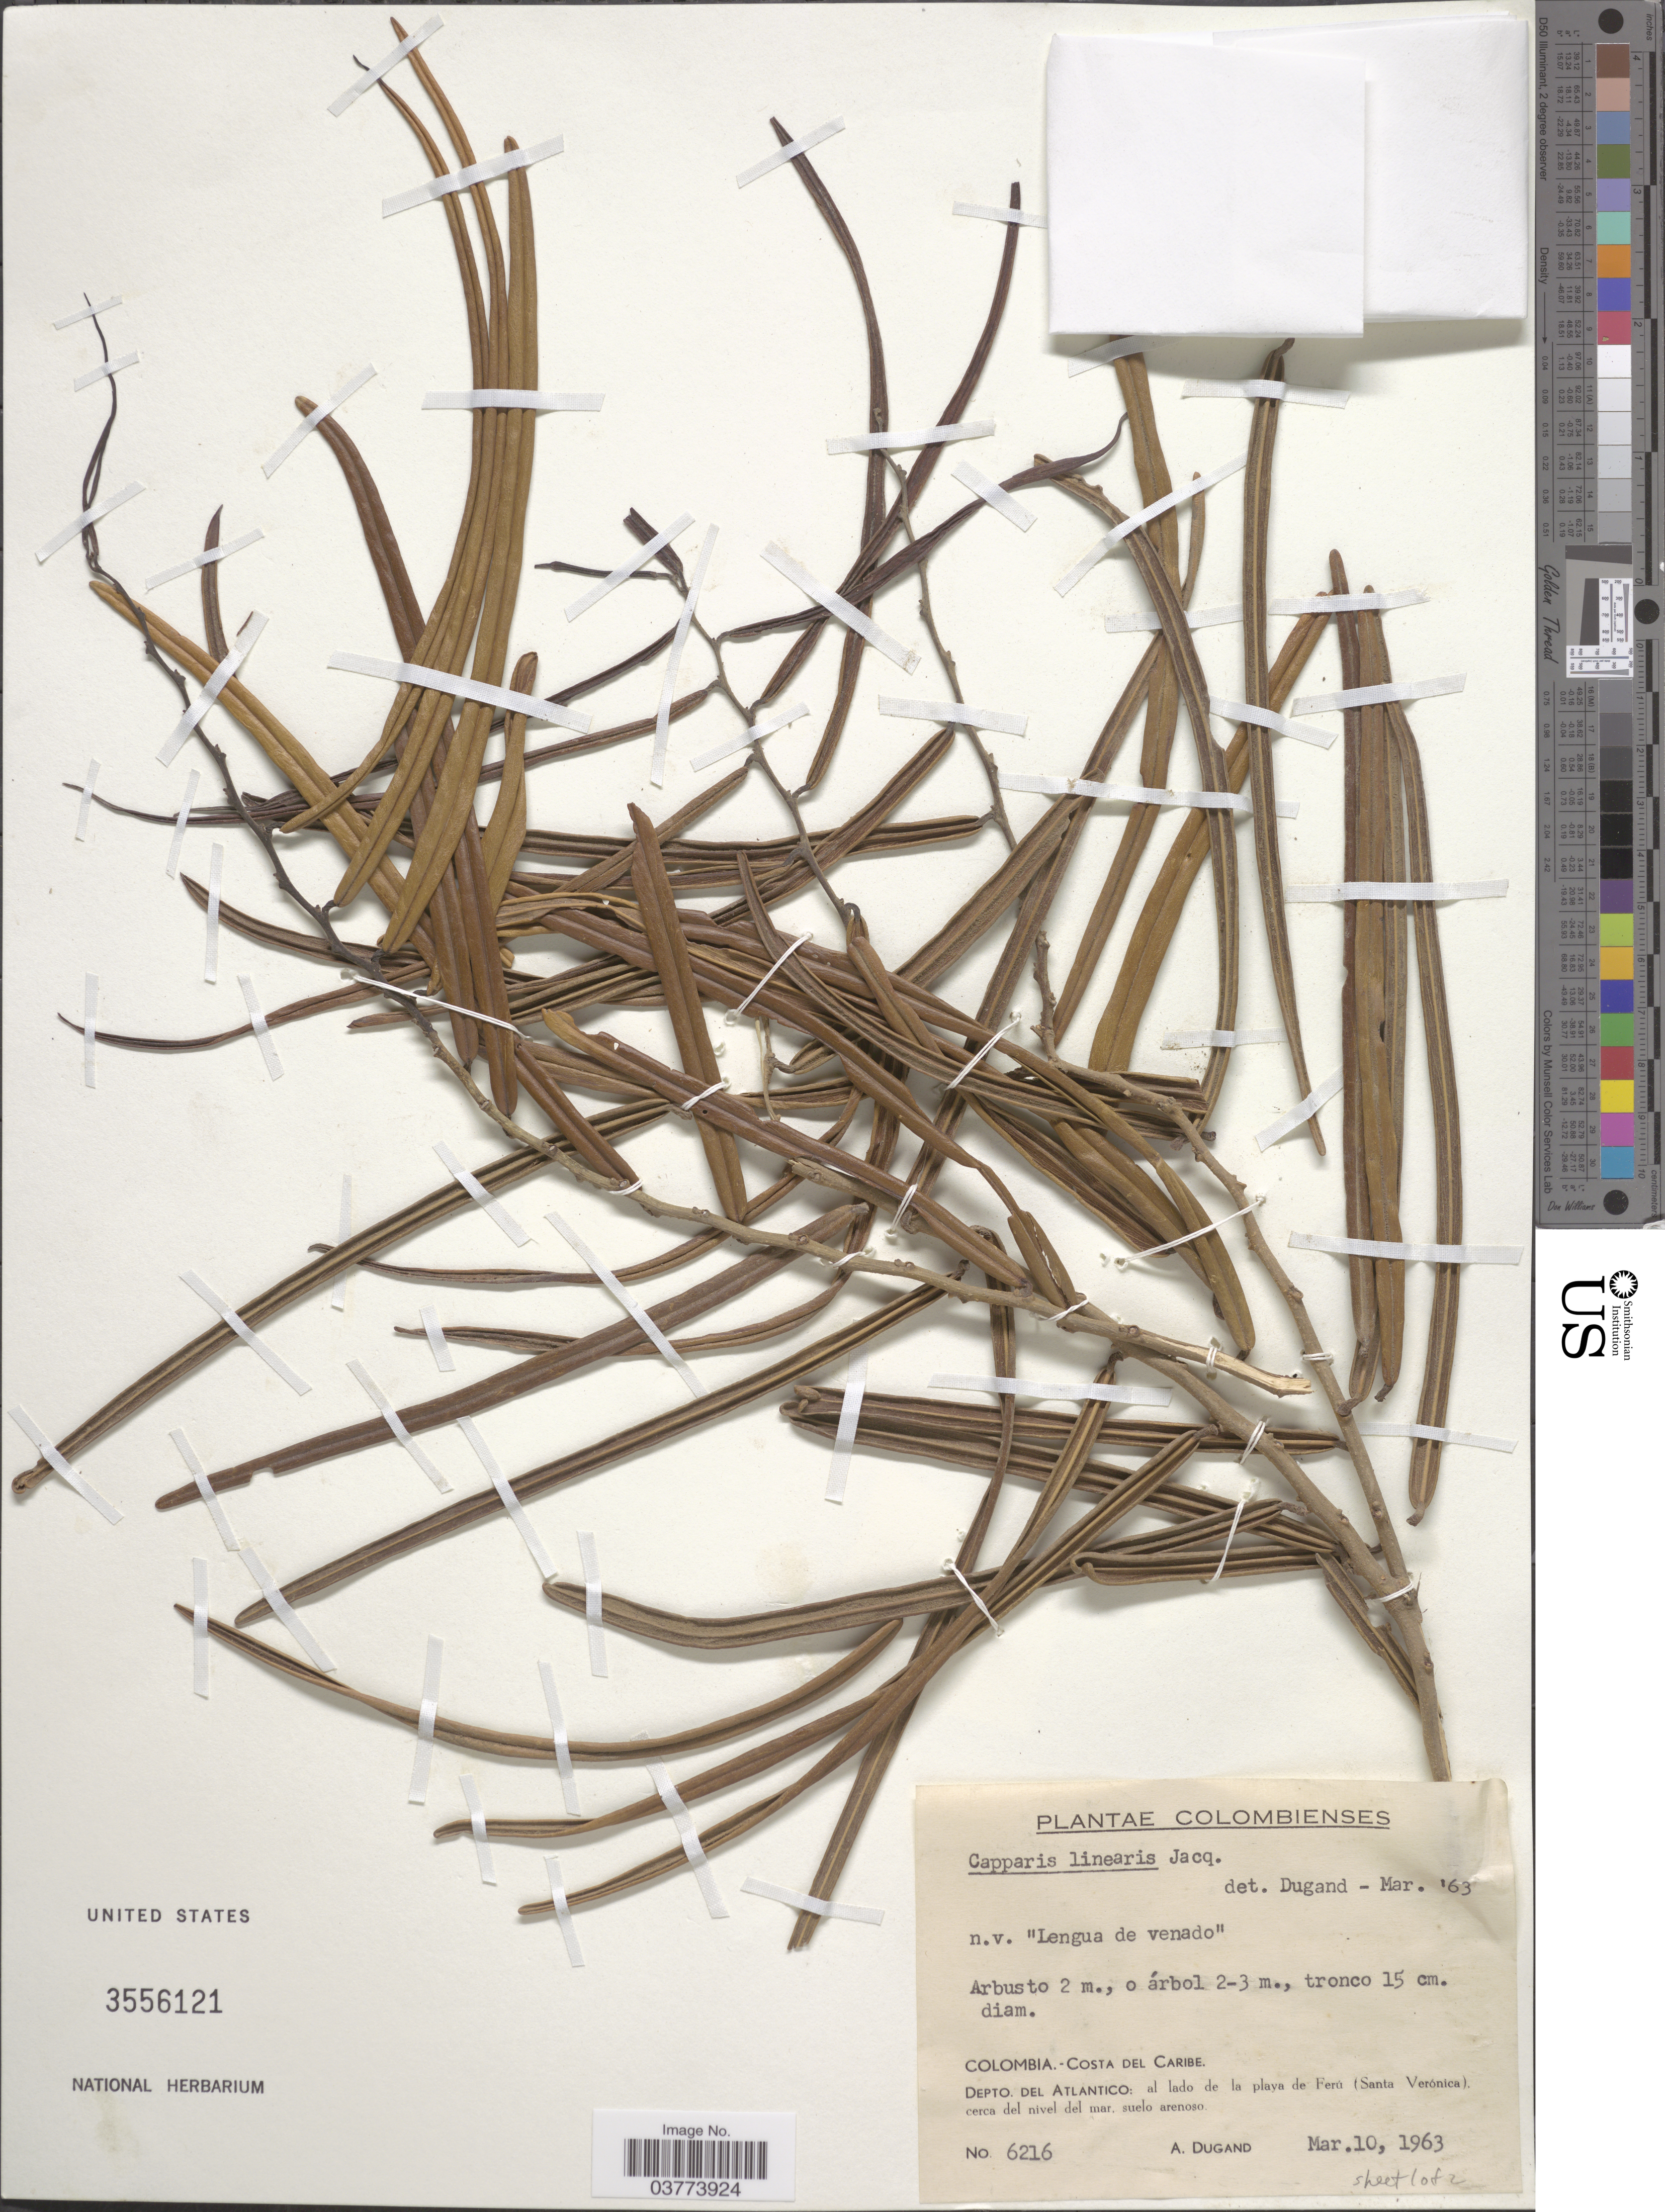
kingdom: Plantae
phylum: Tracheophyta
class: Magnoliopsida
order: Brassicales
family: Capparaceae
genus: Cynophalla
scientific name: Cynophalla linearis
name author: (Jacq.) J. Presl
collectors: A. Dugand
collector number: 6216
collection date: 1963-03-10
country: Colombia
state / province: Atlántico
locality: Costa del Caribe. Depto. del Atlantico: al lado de la playa de Ferú (Santa Verónica).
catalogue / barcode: US 3556121